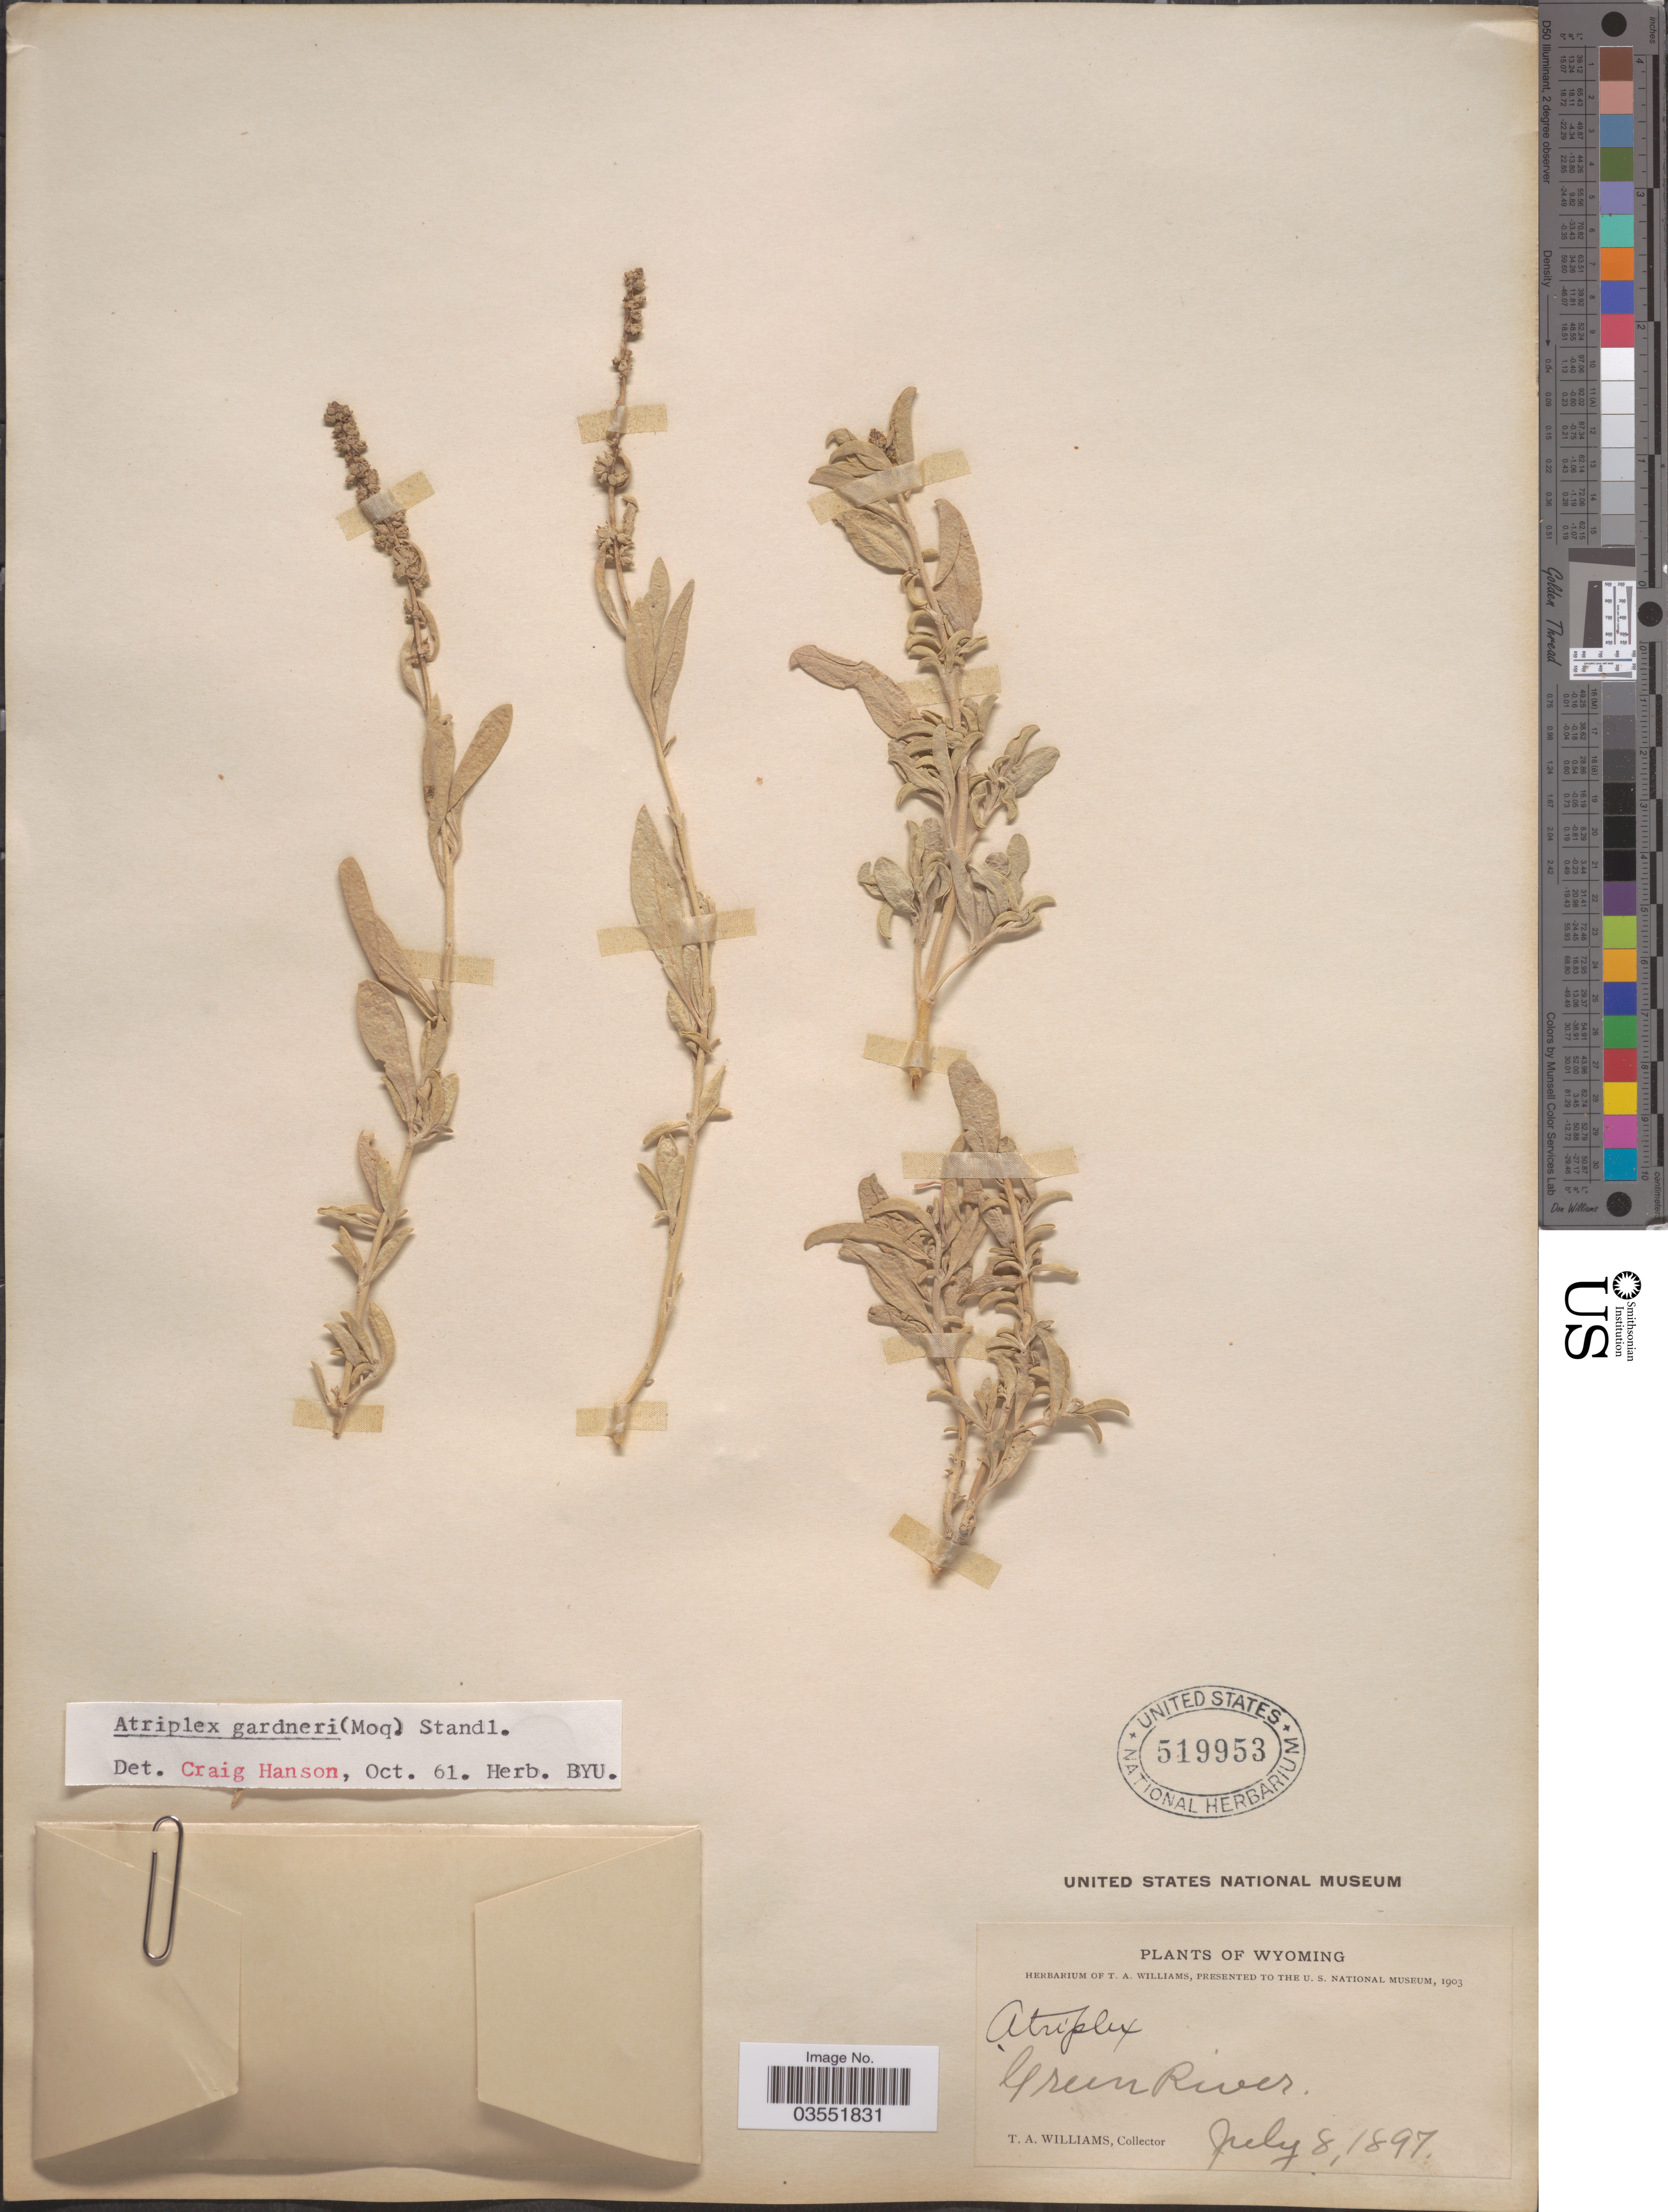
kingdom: Plantae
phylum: Tracheophyta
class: Magnoliopsida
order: Caryophyllales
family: Amaranthaceae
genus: Atriplex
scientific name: Atriplex gardneri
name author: (Moq.) D. Dietr.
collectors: T. Williams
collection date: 1897-07-08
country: United States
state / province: Wyoming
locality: Green River.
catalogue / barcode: US 519953